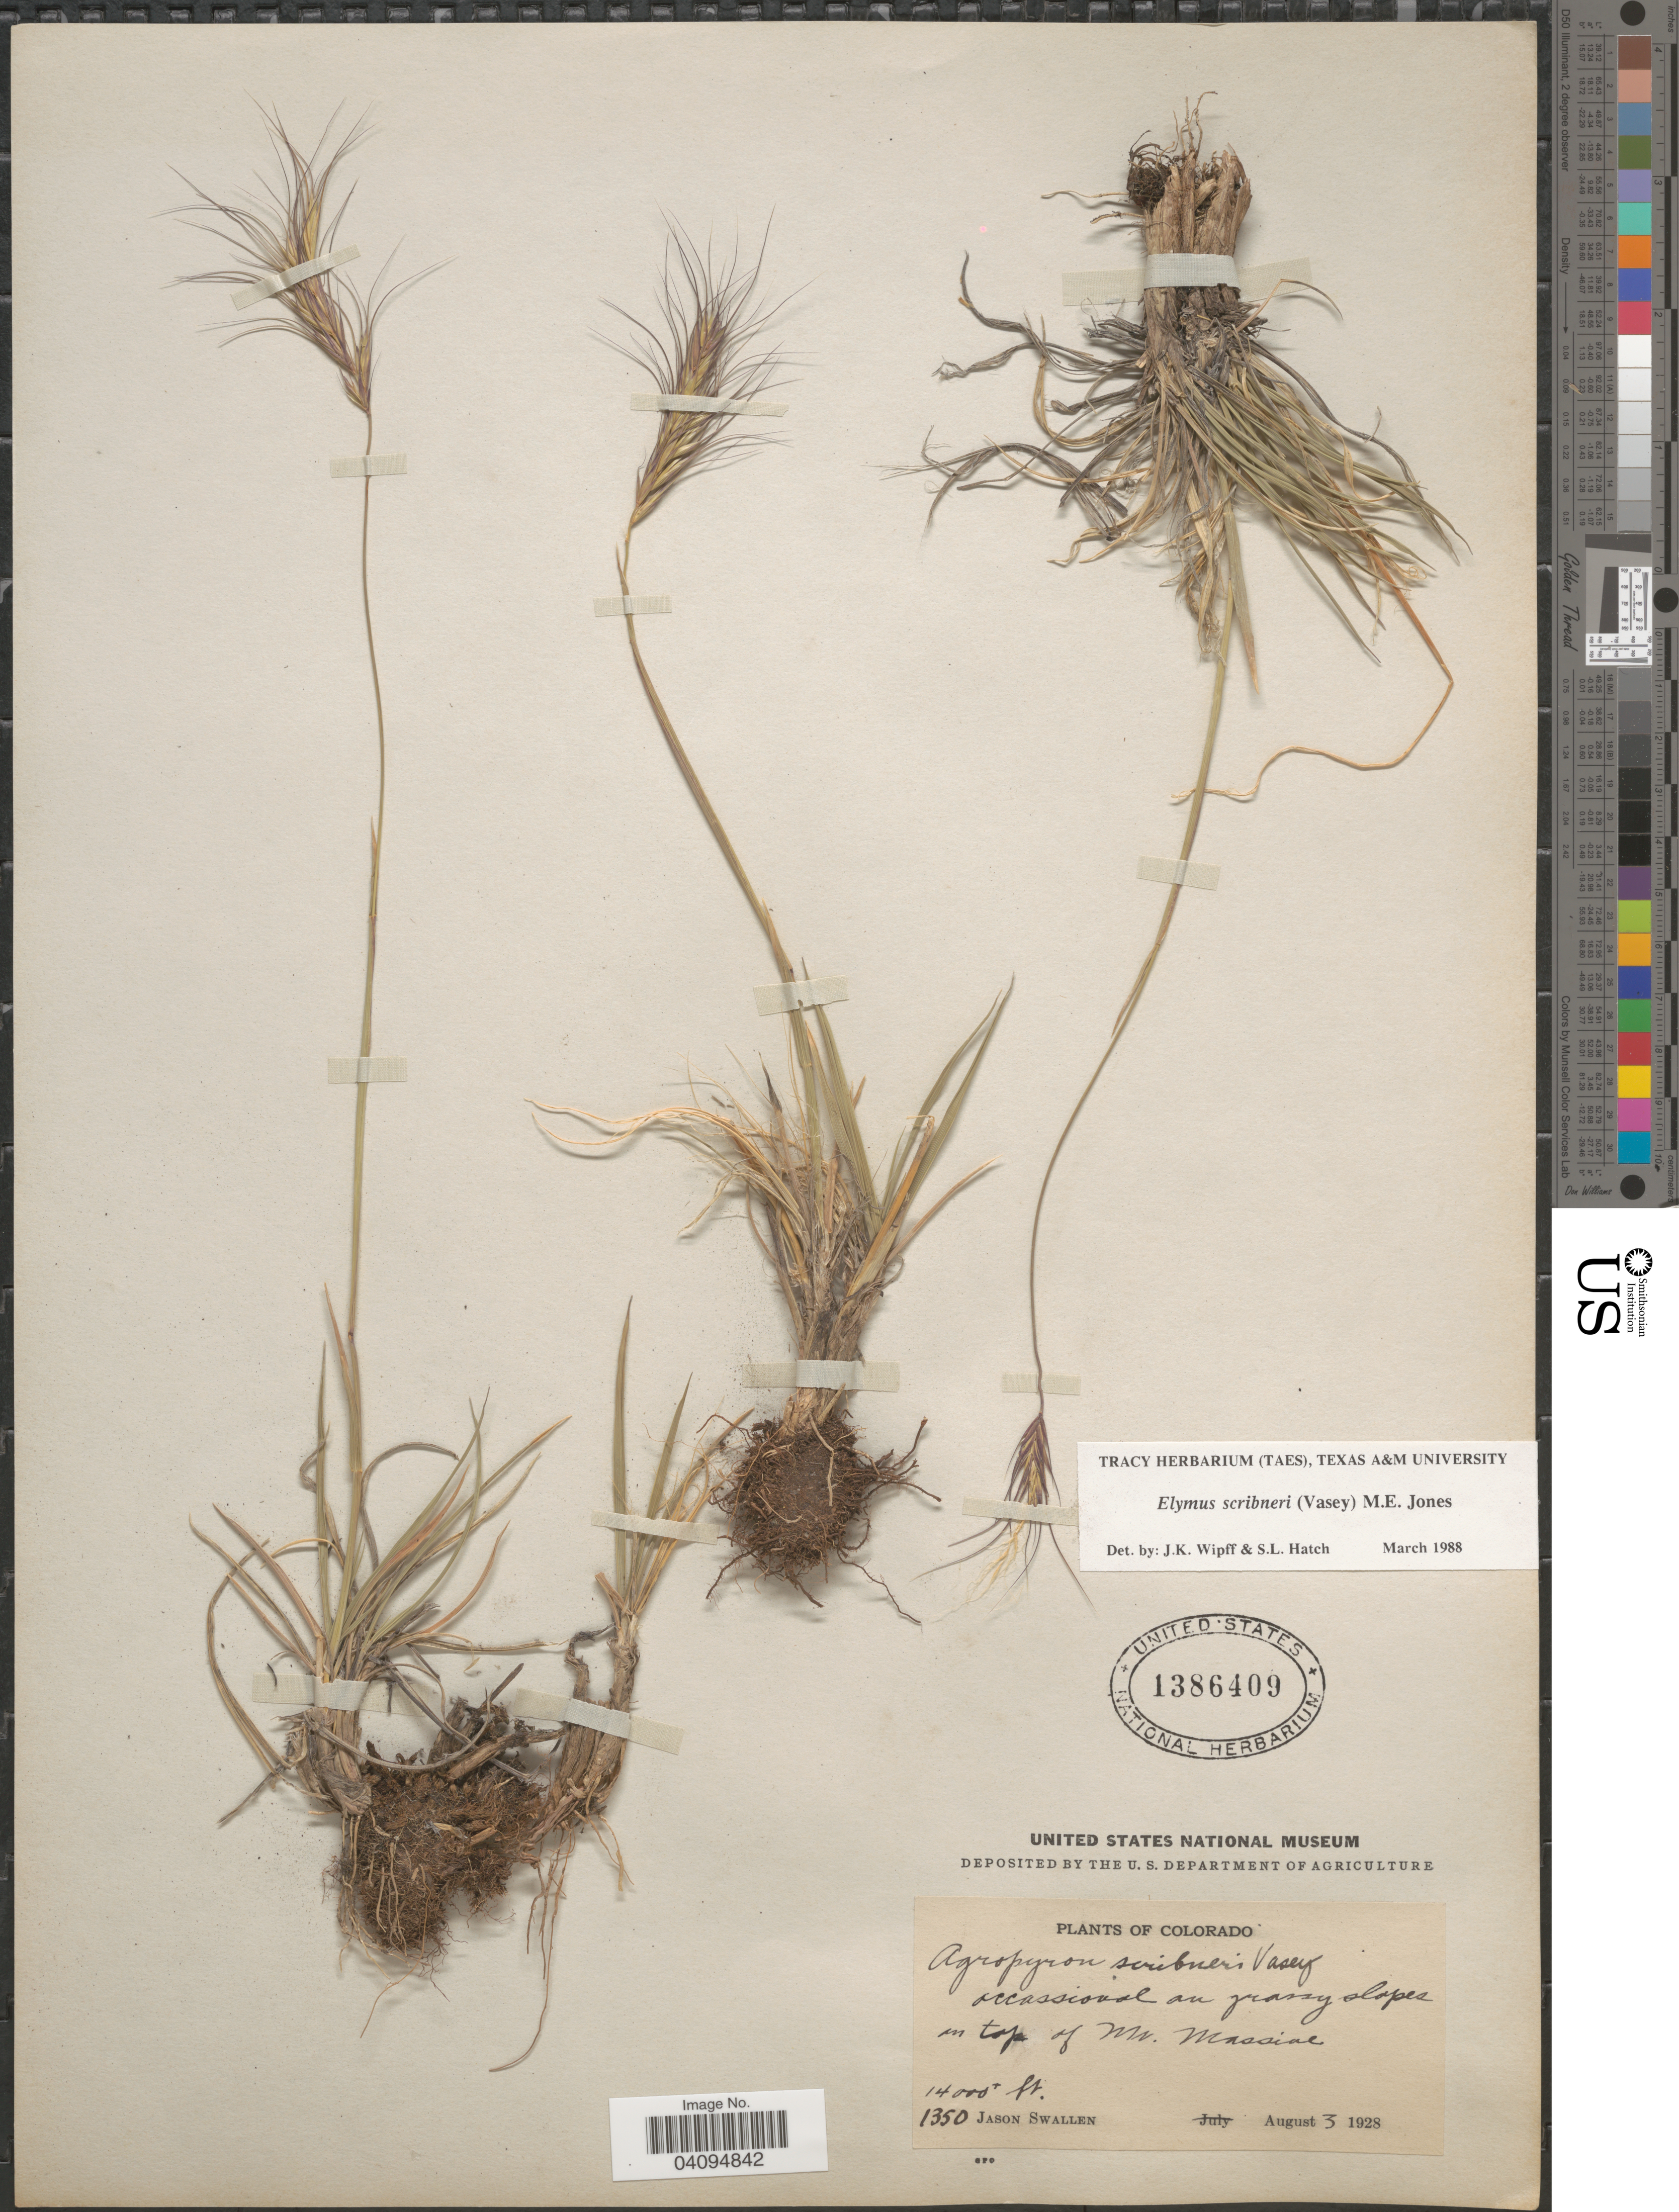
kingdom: Plantae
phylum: Tracheophyta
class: Liliopsida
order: Poales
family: Poaceae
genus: Elymus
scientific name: Elymus scribneri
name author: (Vasey) M.E. Jones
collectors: J. R. Swallen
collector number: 1350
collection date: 1928-08-03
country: United States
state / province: Colorado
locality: Occassional on grassy slopes on top of Mt. Massive.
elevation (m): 4267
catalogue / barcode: US 1386409